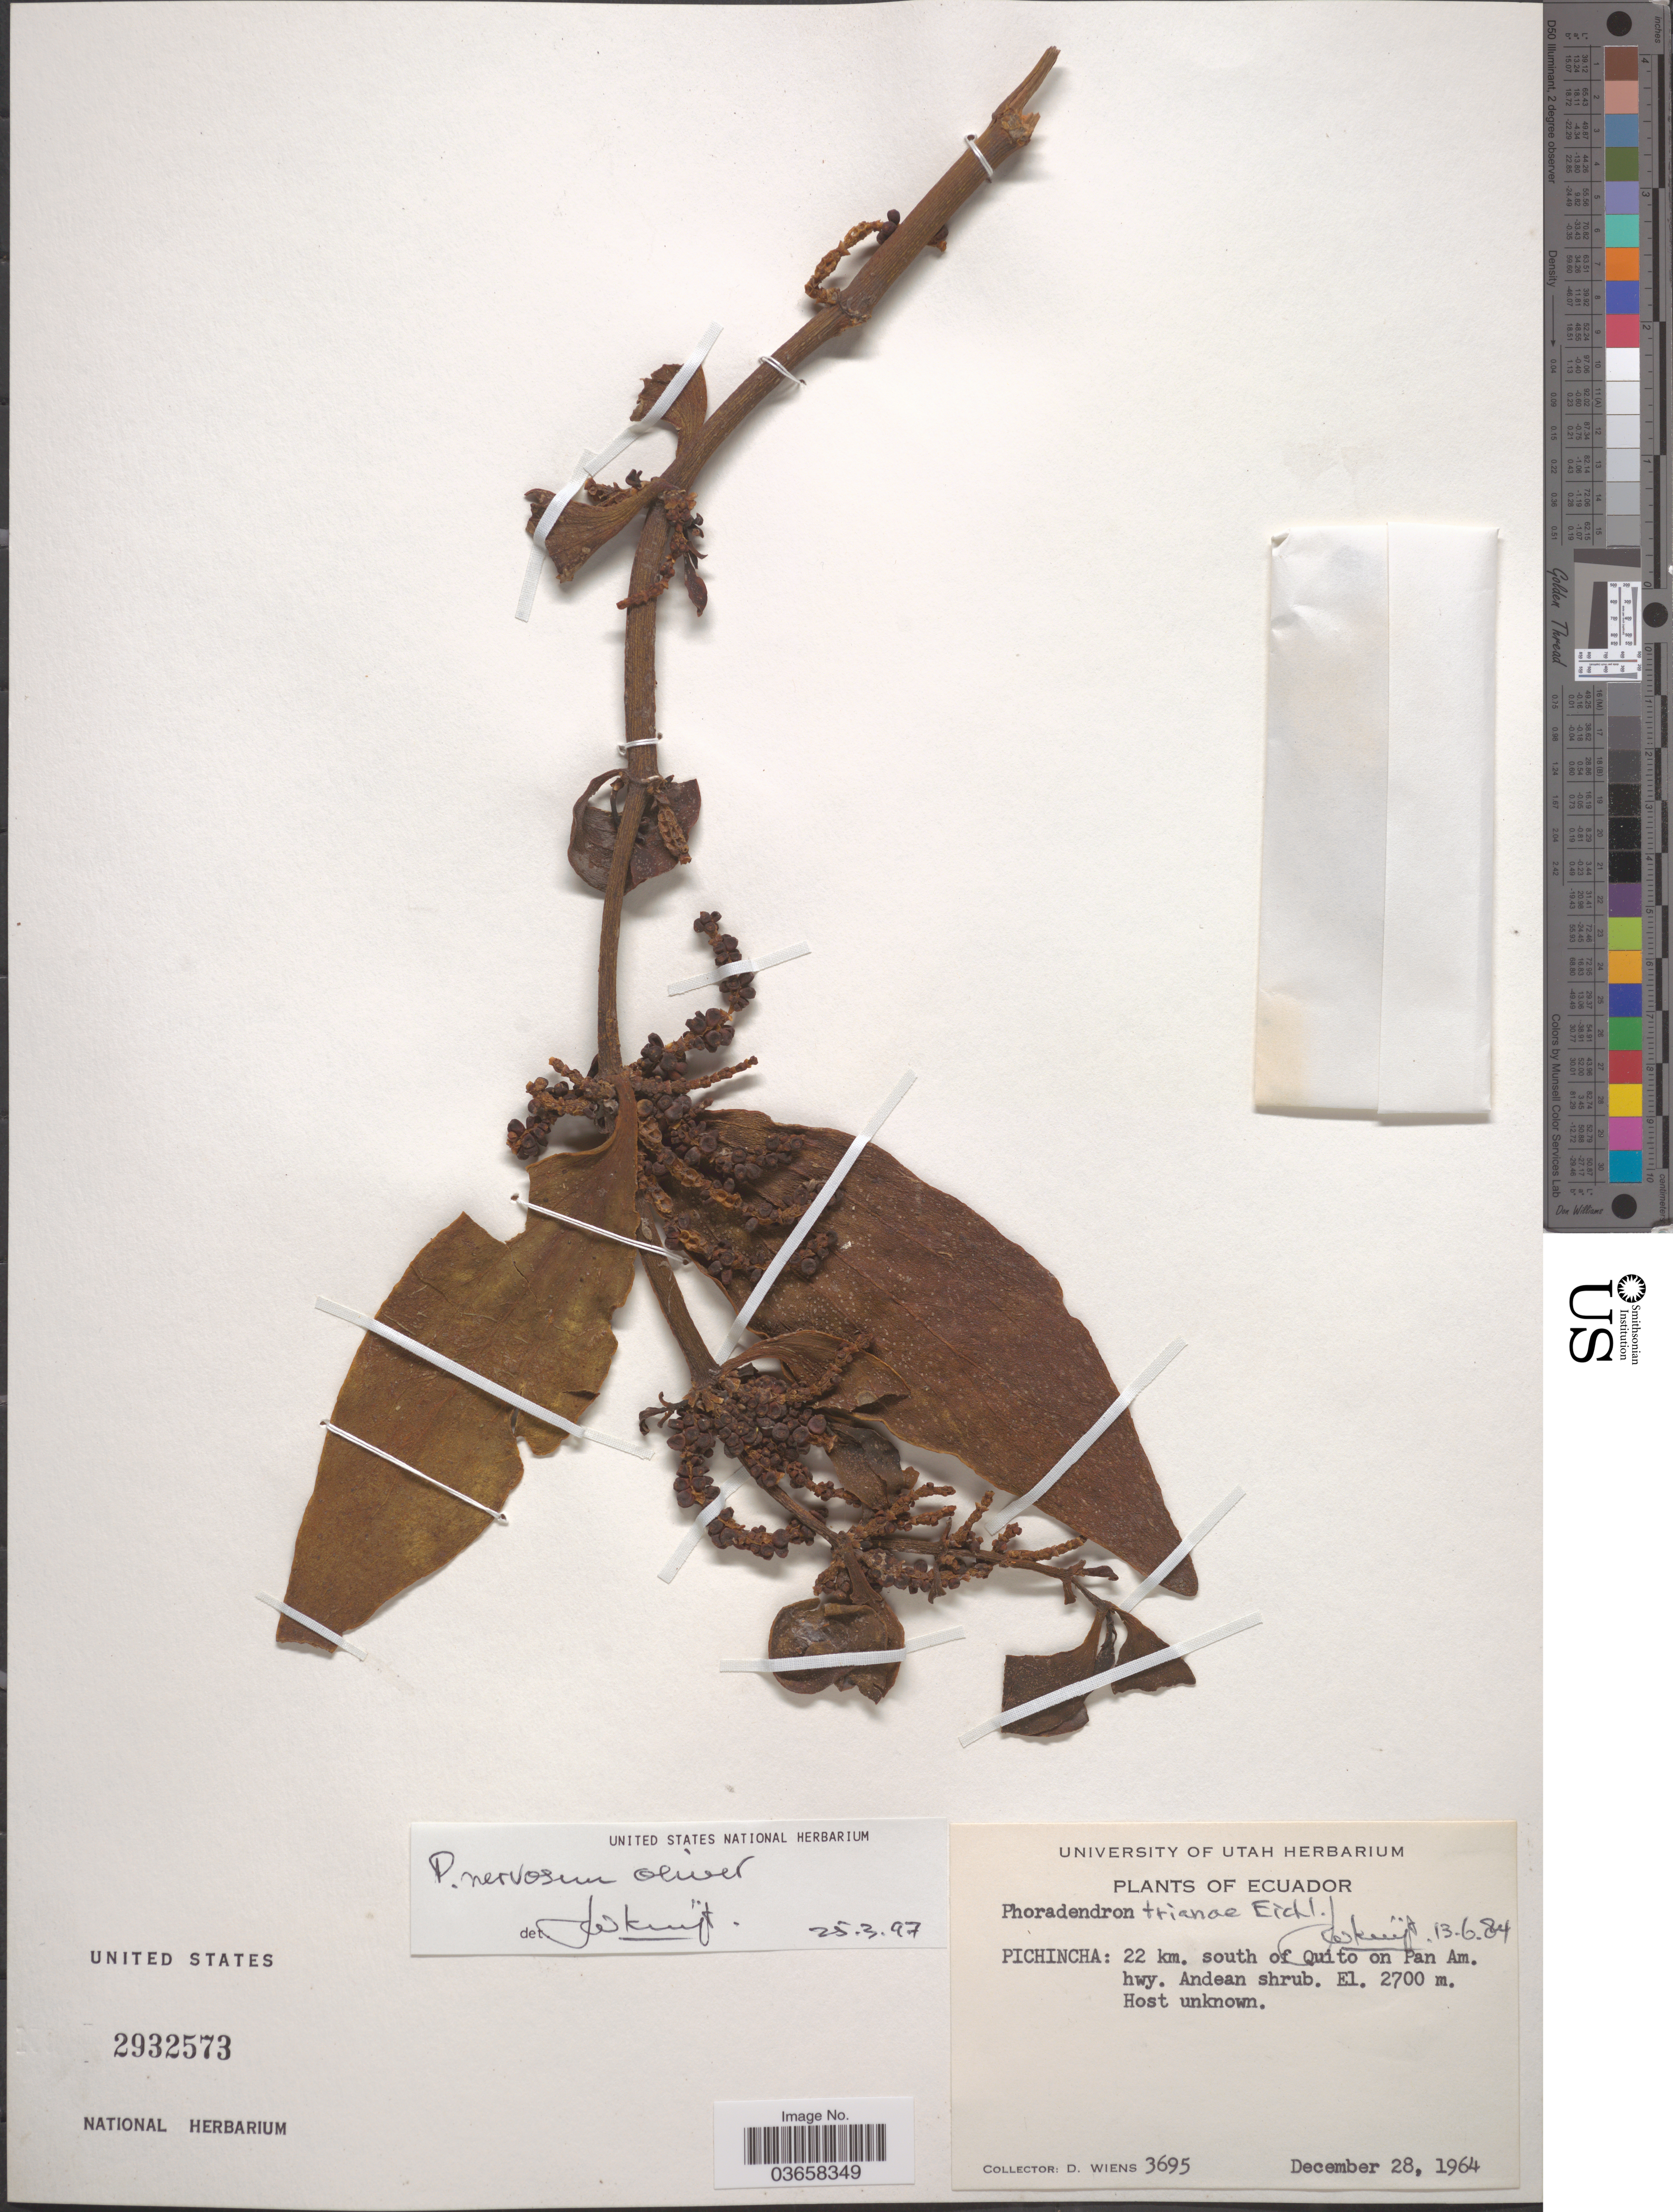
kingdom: Plantae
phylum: Tracheophyta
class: Magnoliopsida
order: Santalales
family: Viscaceae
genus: Phoradendron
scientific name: Phoradendron nervosum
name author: Oliv.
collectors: D. Wiens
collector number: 3695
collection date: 1964-12-28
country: Ecuador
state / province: Pichincha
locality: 22 km. south of Quito on Pan Am. hwy. Andean shrub.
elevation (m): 2700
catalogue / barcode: US 2932573